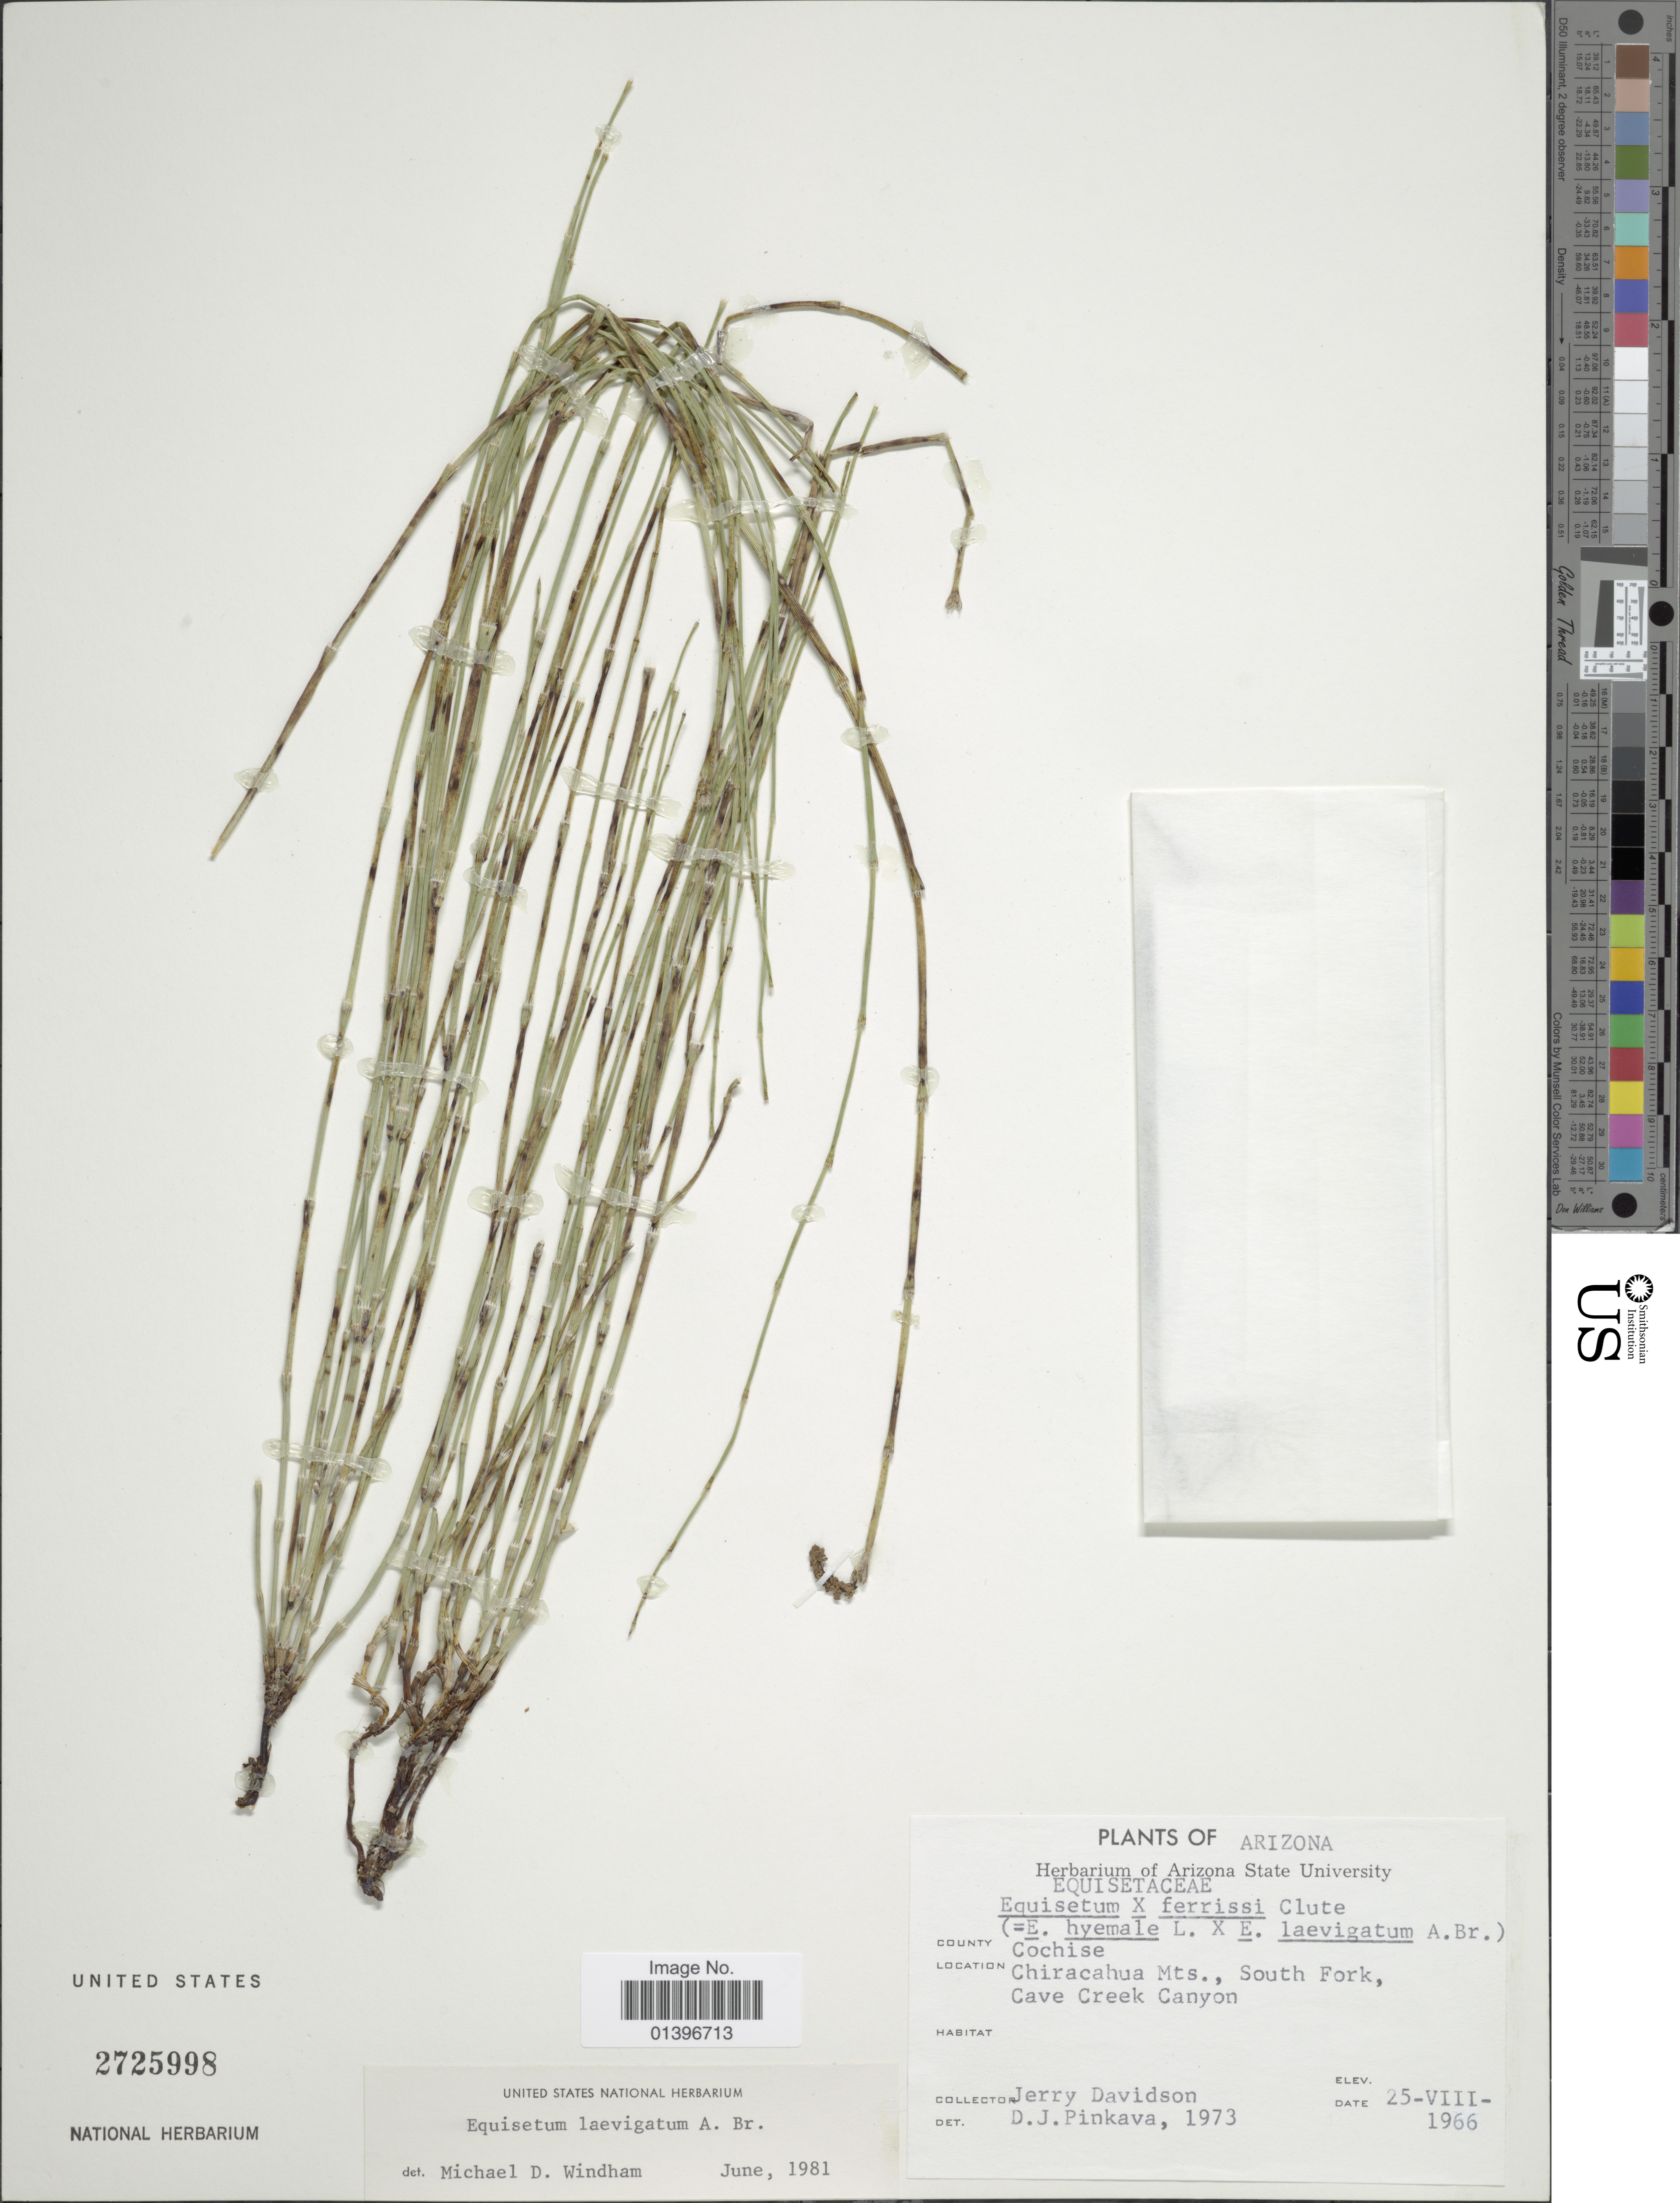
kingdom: Plantae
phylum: Tracheophyta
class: Polypodiopsida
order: Equisetales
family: Equisetaceae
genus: Equisetum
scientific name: Equisetum laevigatum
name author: A. Braun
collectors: J. F. Davidson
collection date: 1966-08-25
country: United States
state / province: Arizona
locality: Chiracahua Mts., South Fork, Cave Creek Canyon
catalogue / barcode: US 2725998